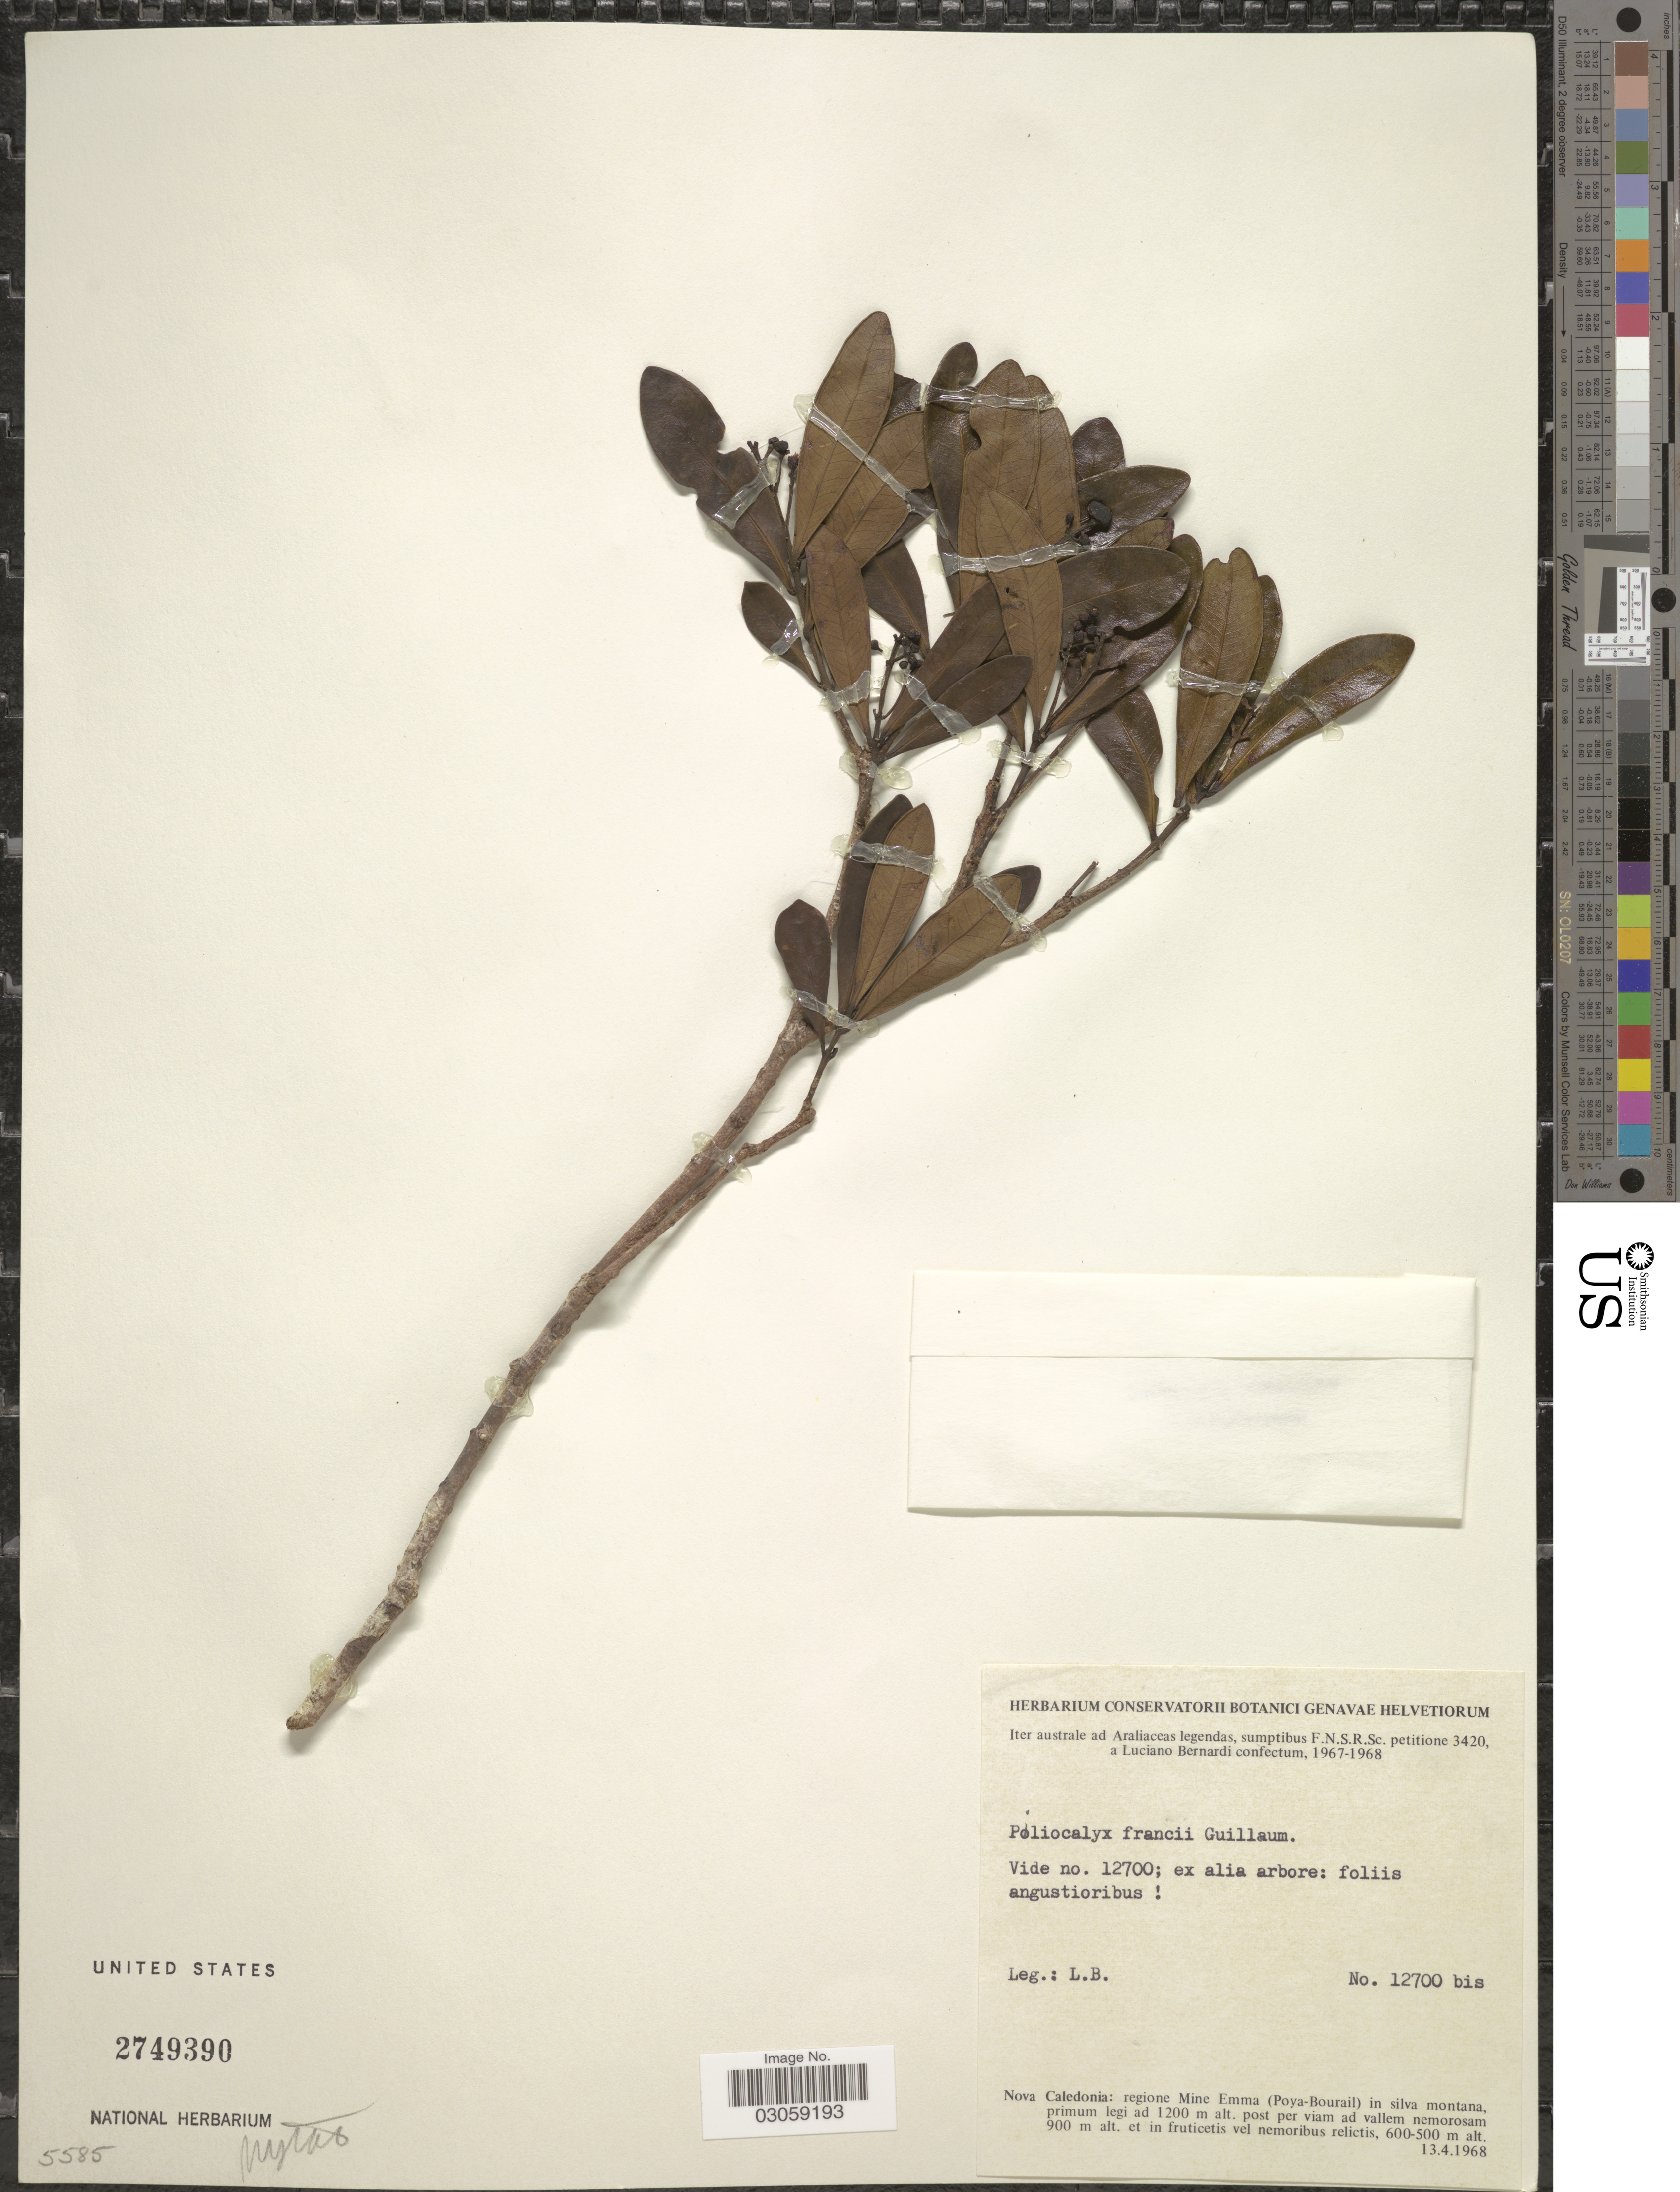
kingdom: Plantae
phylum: Tracheophyta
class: Magnoliopsida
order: Myrtales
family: Myrtaceae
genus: Syzygium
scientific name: Syzygium francii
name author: (Guillaumin) N. Snow et al.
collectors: L. Bernardi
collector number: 12700bis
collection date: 1968-04-13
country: New Caledonia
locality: Nova Caledonia: regione Mine Emma (Poya-Bourail) in silva montana.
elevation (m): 500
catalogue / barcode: US 2749390